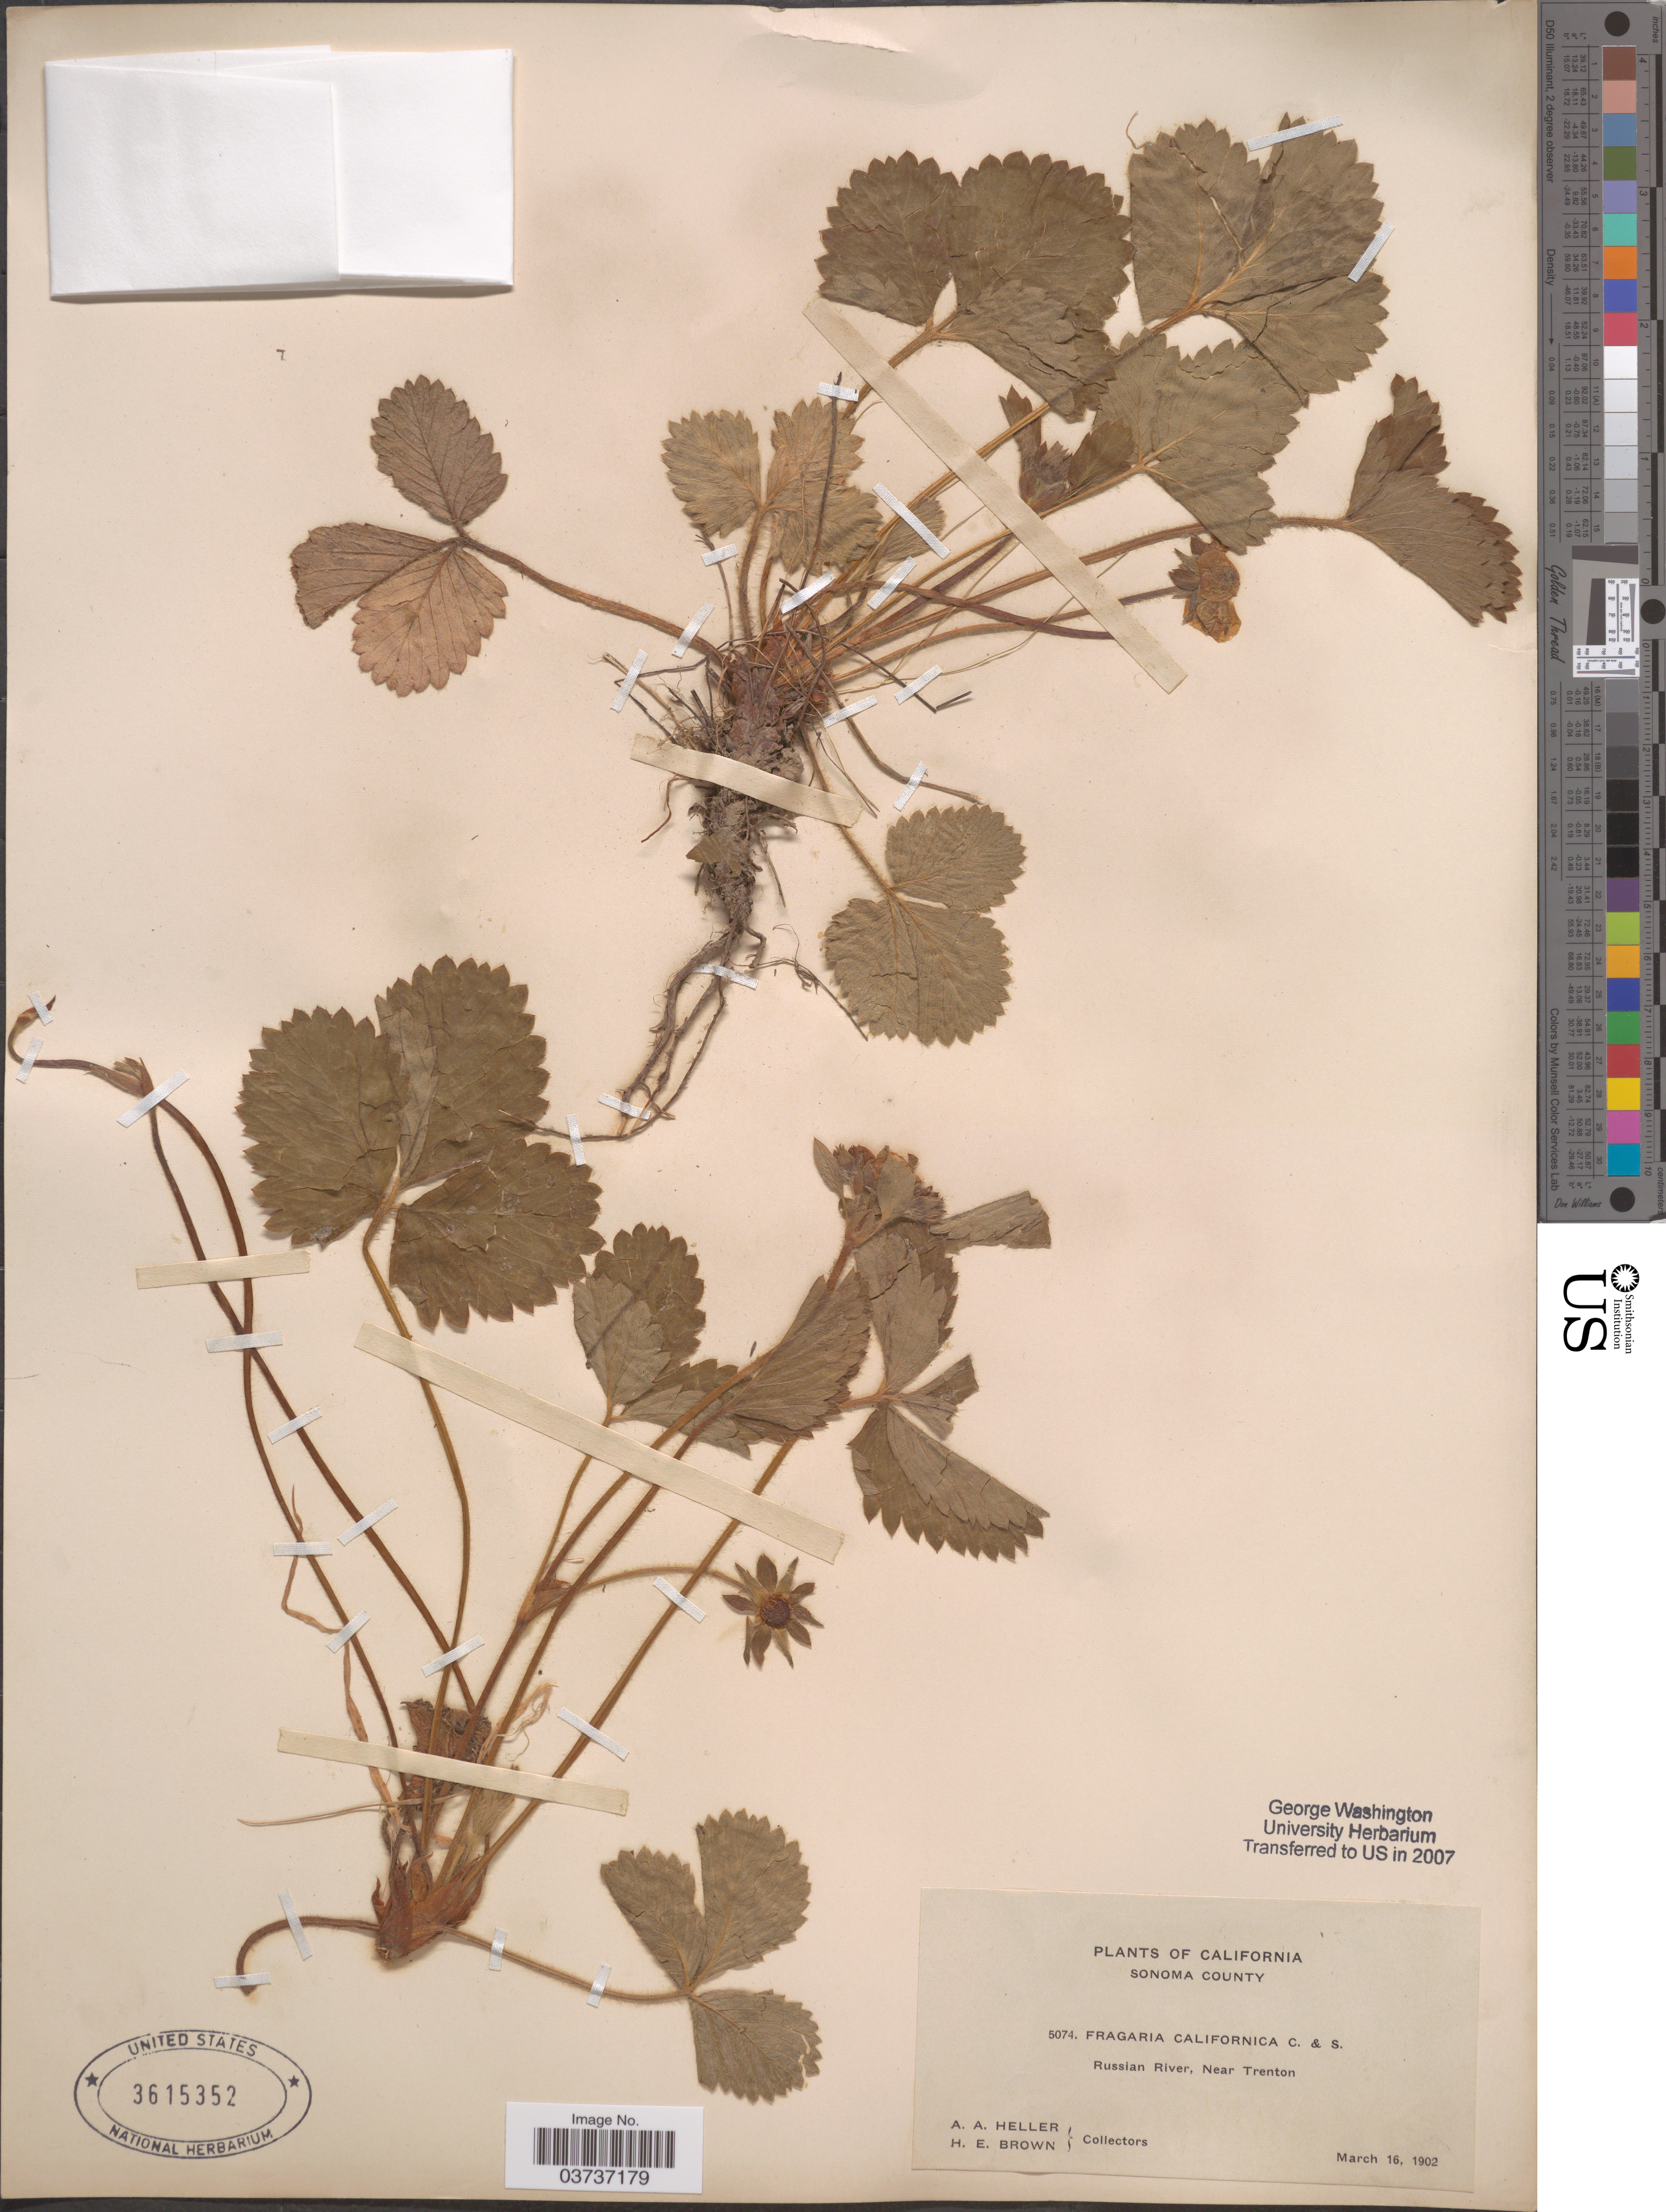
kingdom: Plantae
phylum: Tracheophyta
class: Magnoliopsida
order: Rosales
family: Rosaceae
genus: Fragaria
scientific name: Fragaria californica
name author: Cham. & Schltdl.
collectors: A. A. Heller & H. E. Brown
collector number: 5074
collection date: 1902-03-16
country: United States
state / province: California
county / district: Sonoma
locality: Sonoma County. Russian River, Near Trenton.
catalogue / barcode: US 3615352